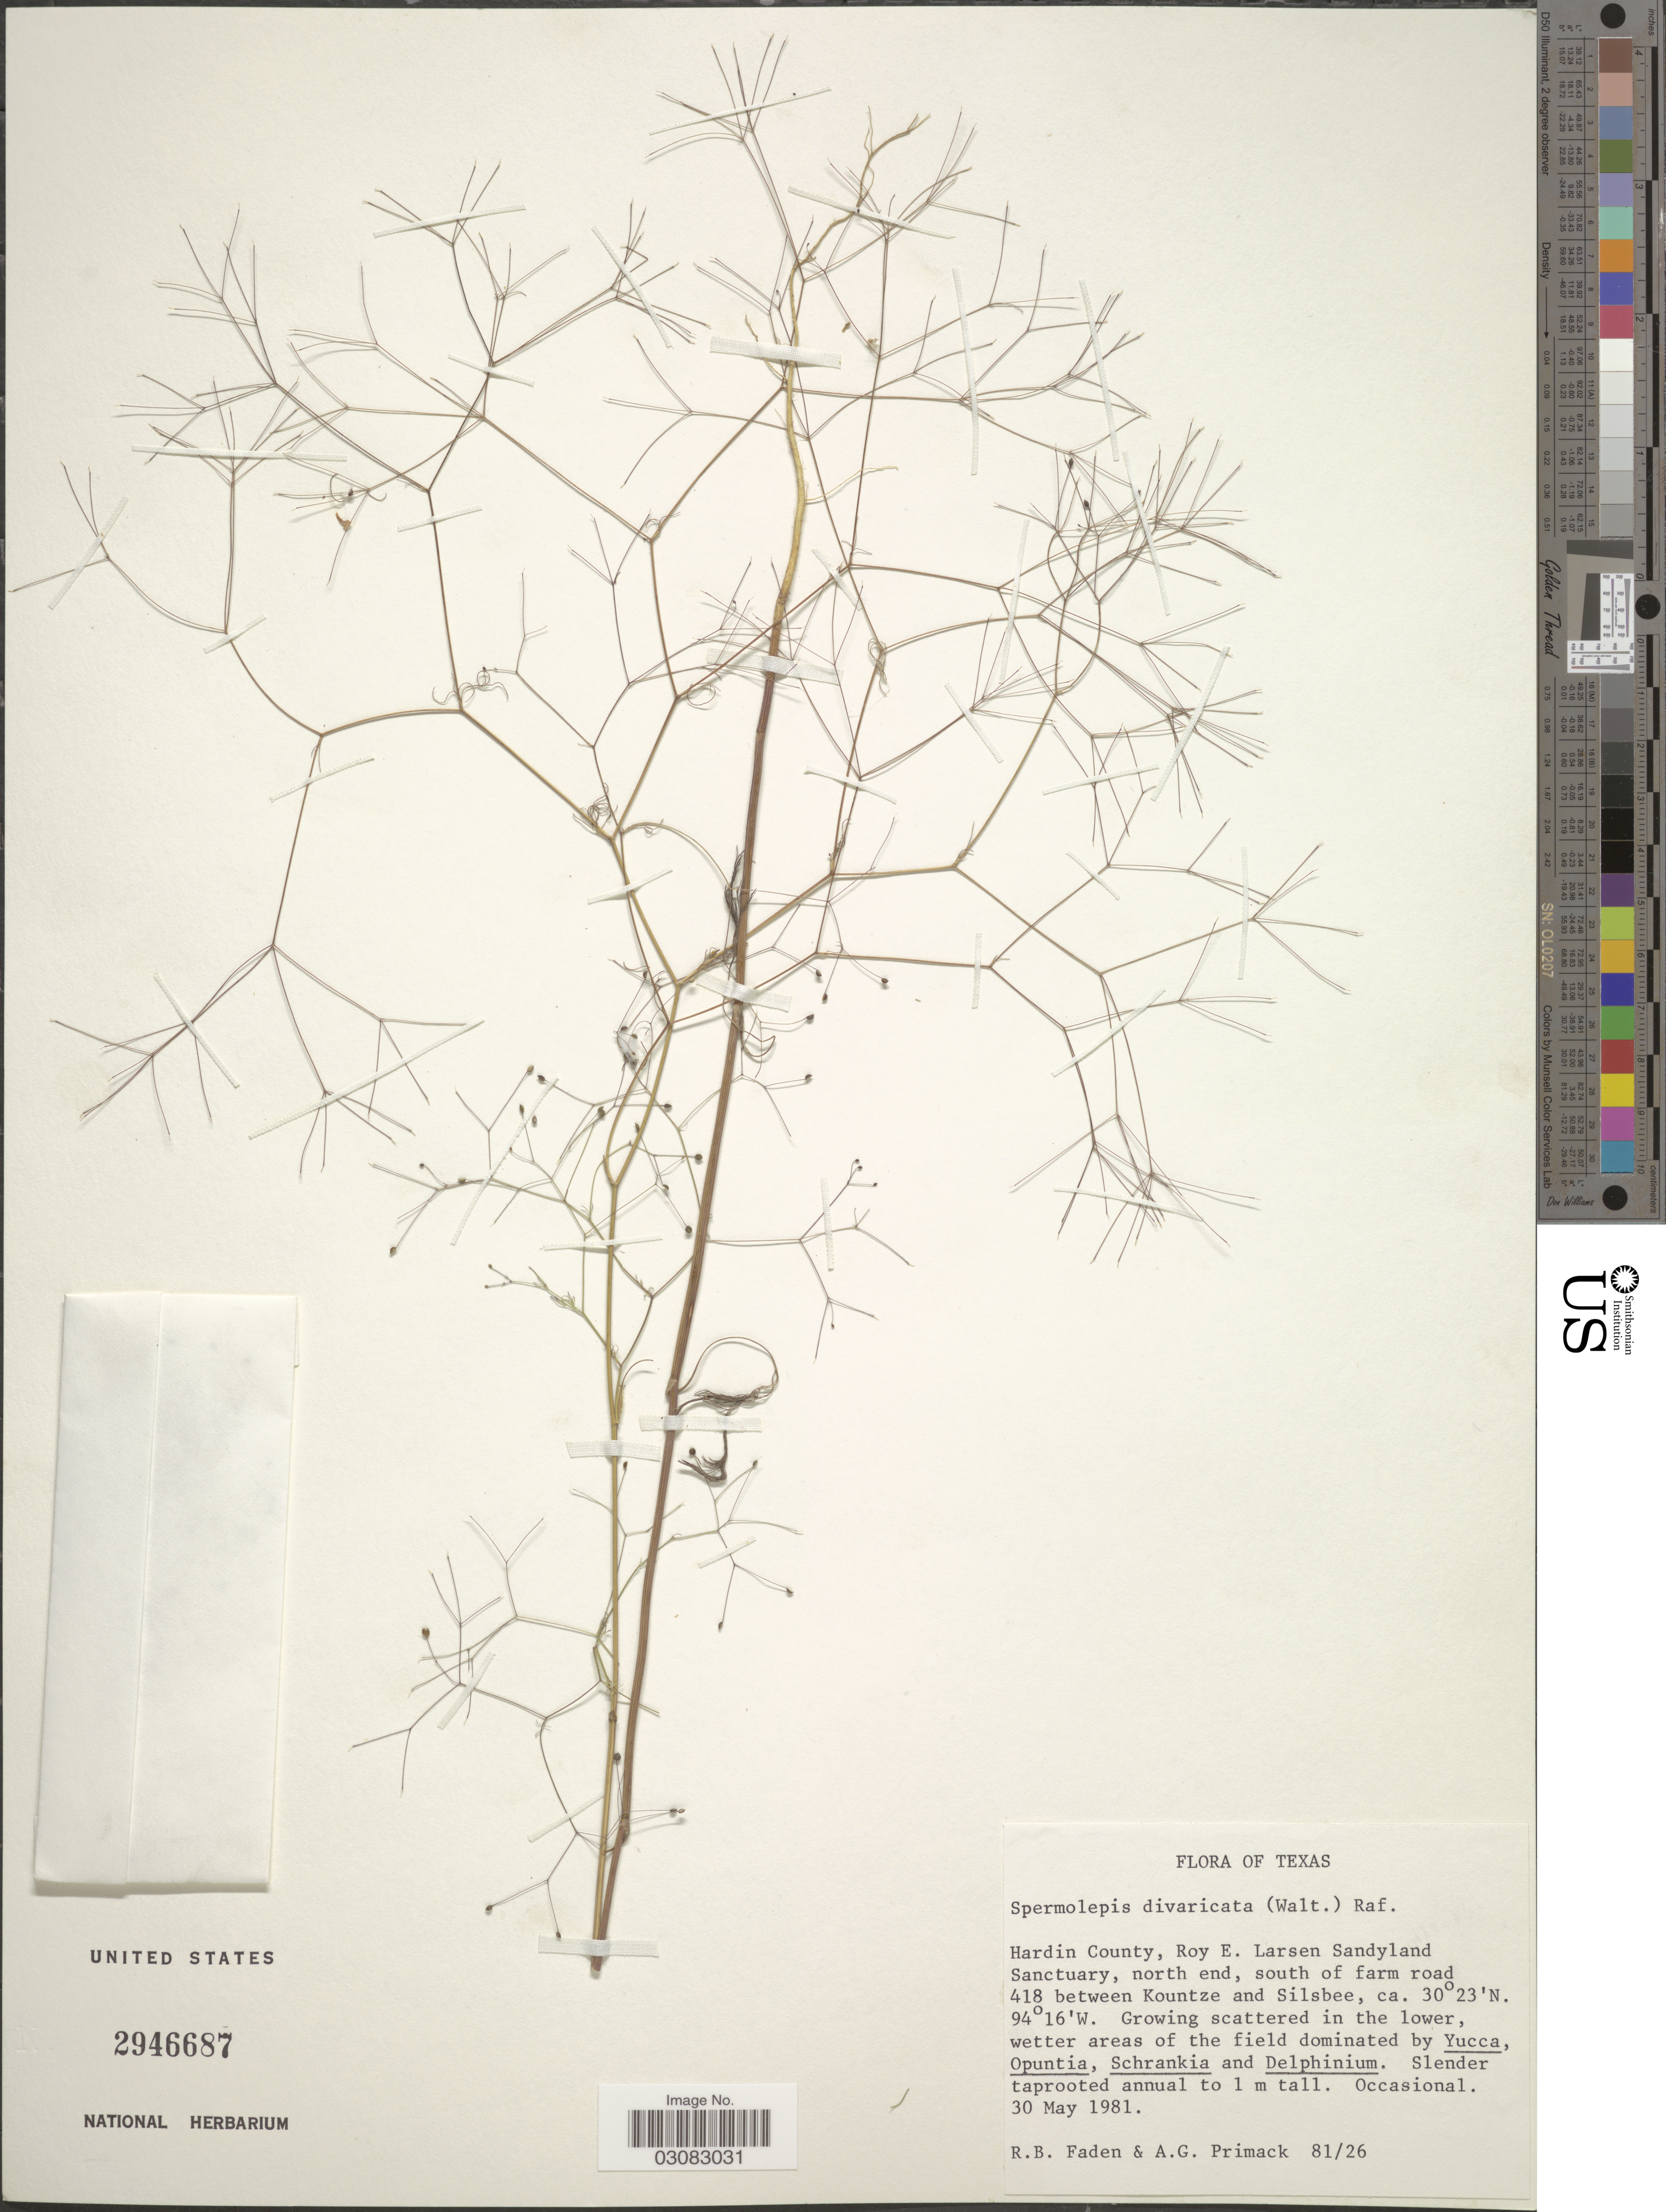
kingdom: Plantae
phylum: Tracheophyta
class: Magnoliopsida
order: Apiales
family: Apiaceae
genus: Spermolepis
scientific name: Spermolepis divaricata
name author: (Walter) Raf.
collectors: R. B. Faden & A. Primack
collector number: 81/26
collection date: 1981-05-30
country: United States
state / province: Texas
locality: Hardin County, Roy E. Larsen Sandyland Sanctuary, north end, south of farm road 418 between Kountze and Silsbee.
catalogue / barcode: US 2946687